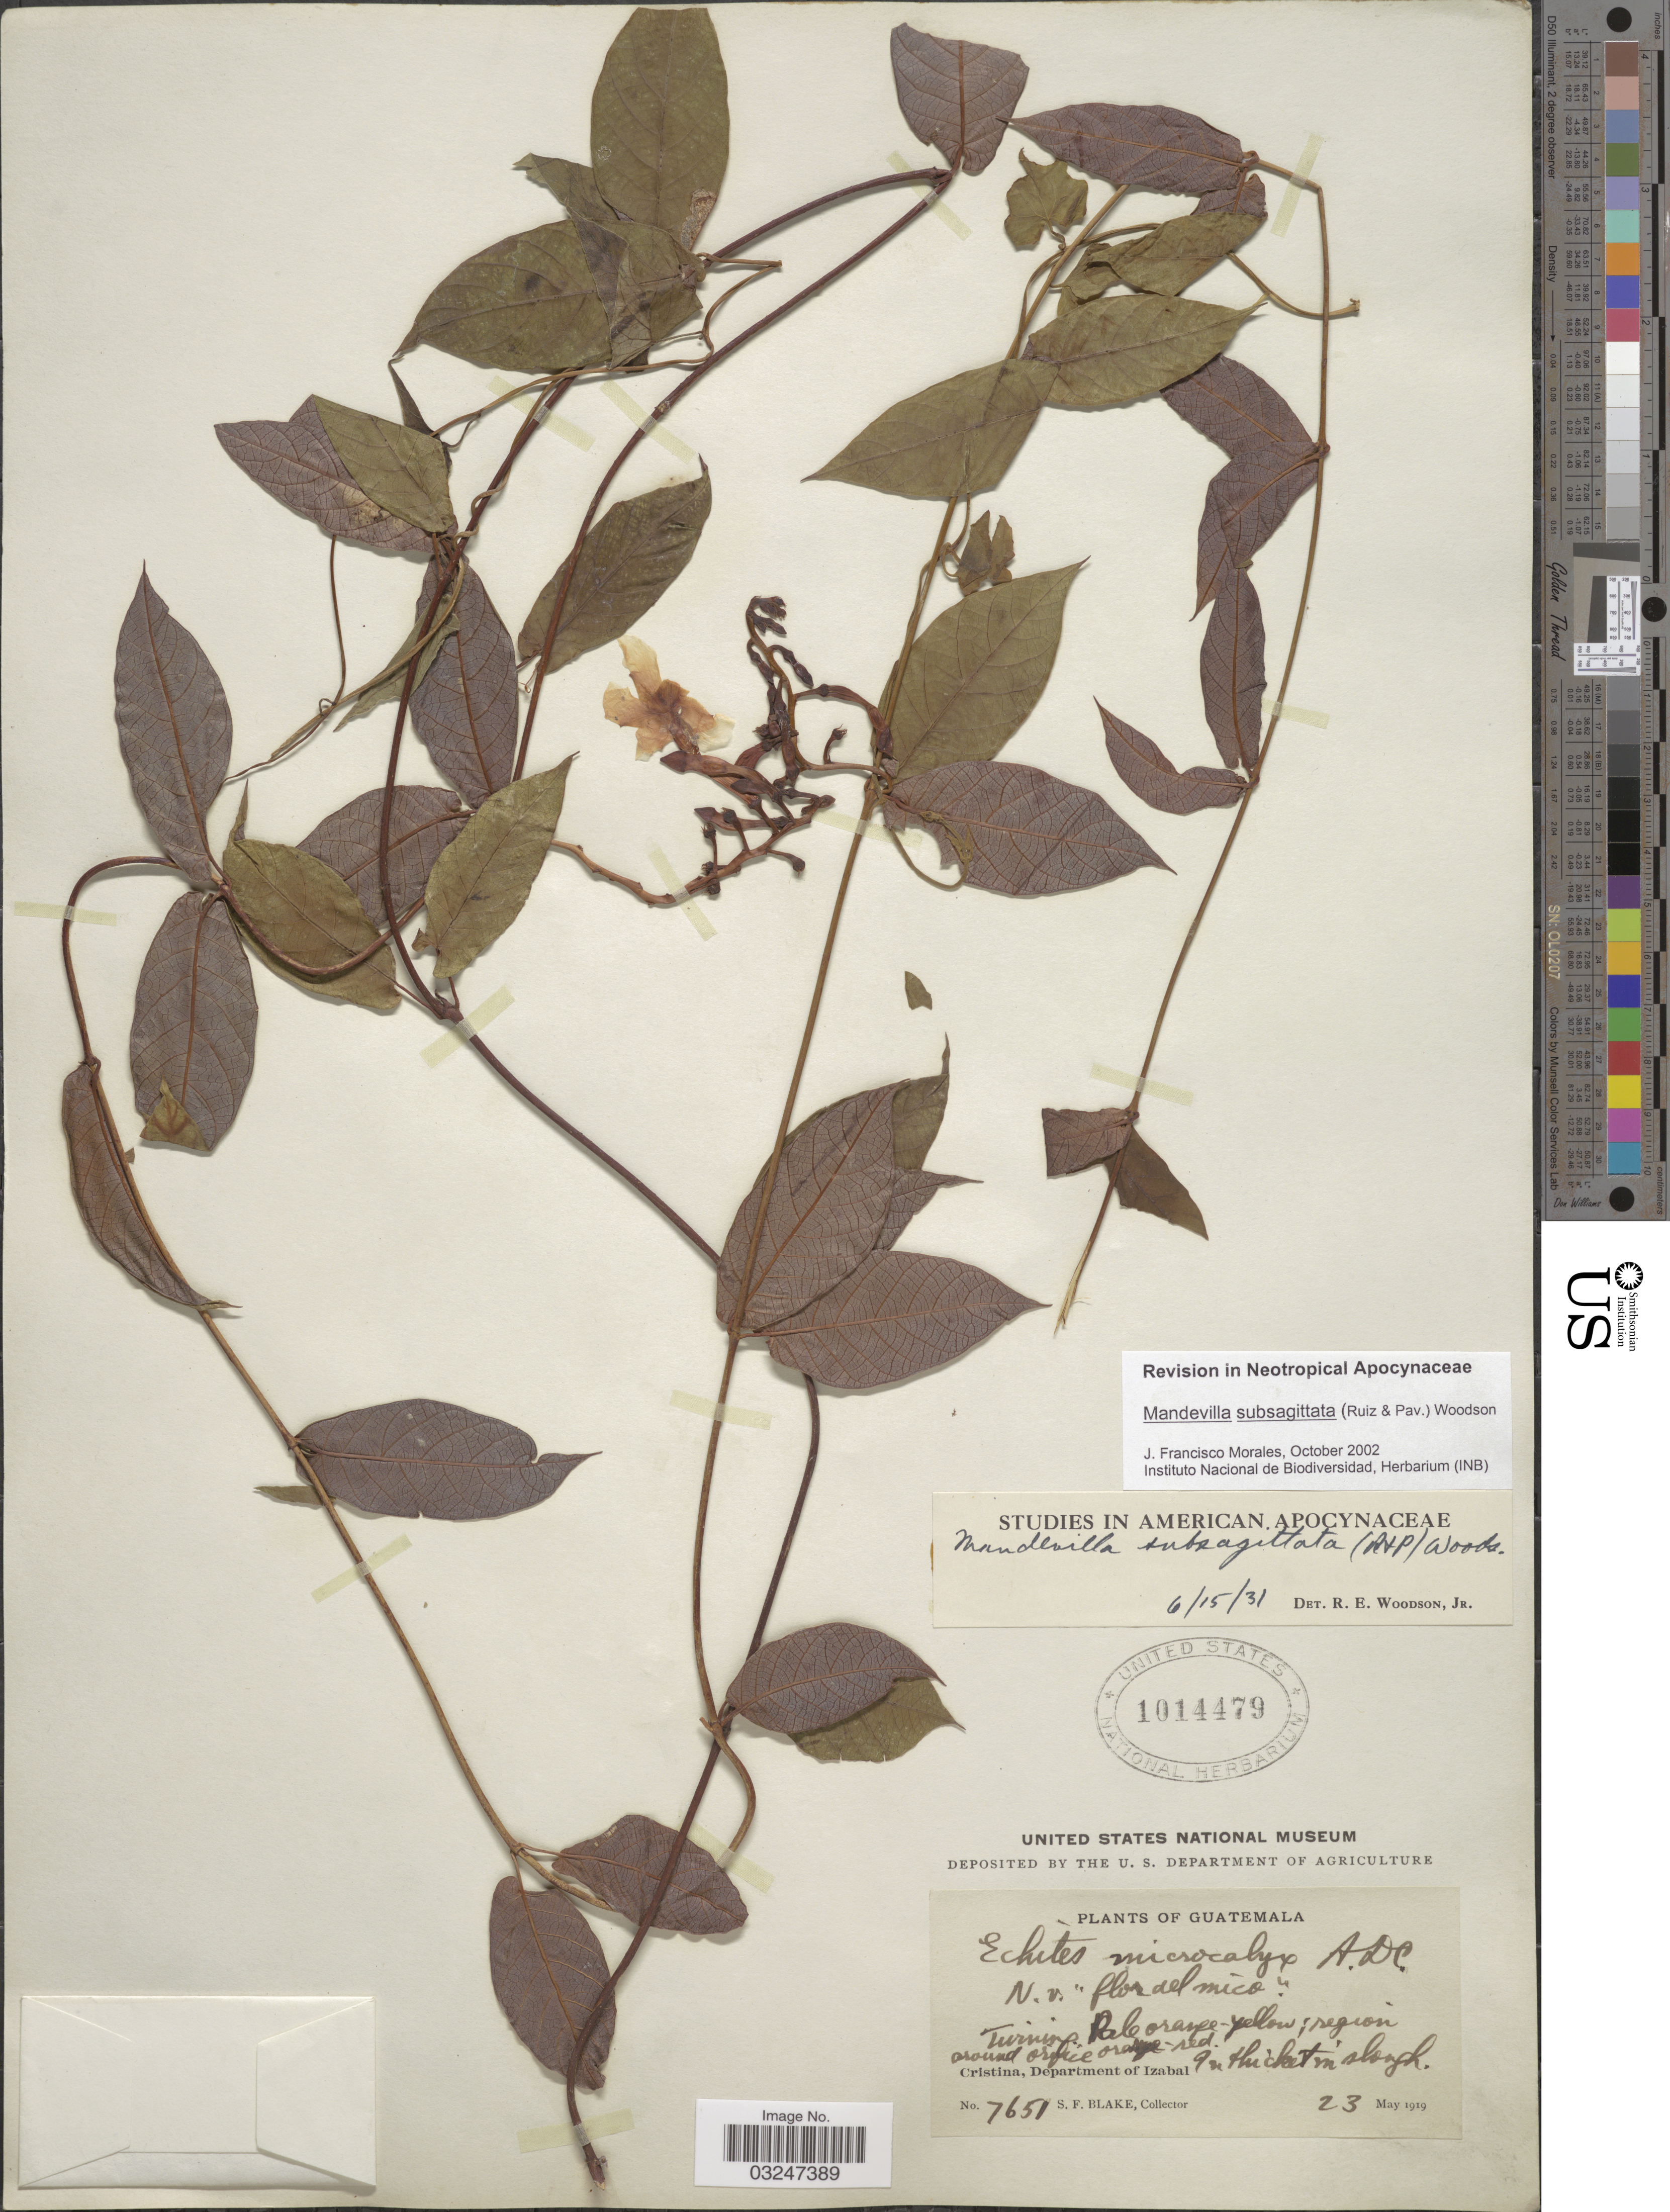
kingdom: Plantae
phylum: Tracheophyta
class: Magnoliopsida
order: Gentianales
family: Apocynaceae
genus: Mandevilla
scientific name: Mandevilla subsagittata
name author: (Ruiz & Pav.) Woodson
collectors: S. Blake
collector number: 7651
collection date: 1919-05-23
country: Guatemala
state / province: Izabal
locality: Cristina, Department of Izabal.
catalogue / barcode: US 1014479